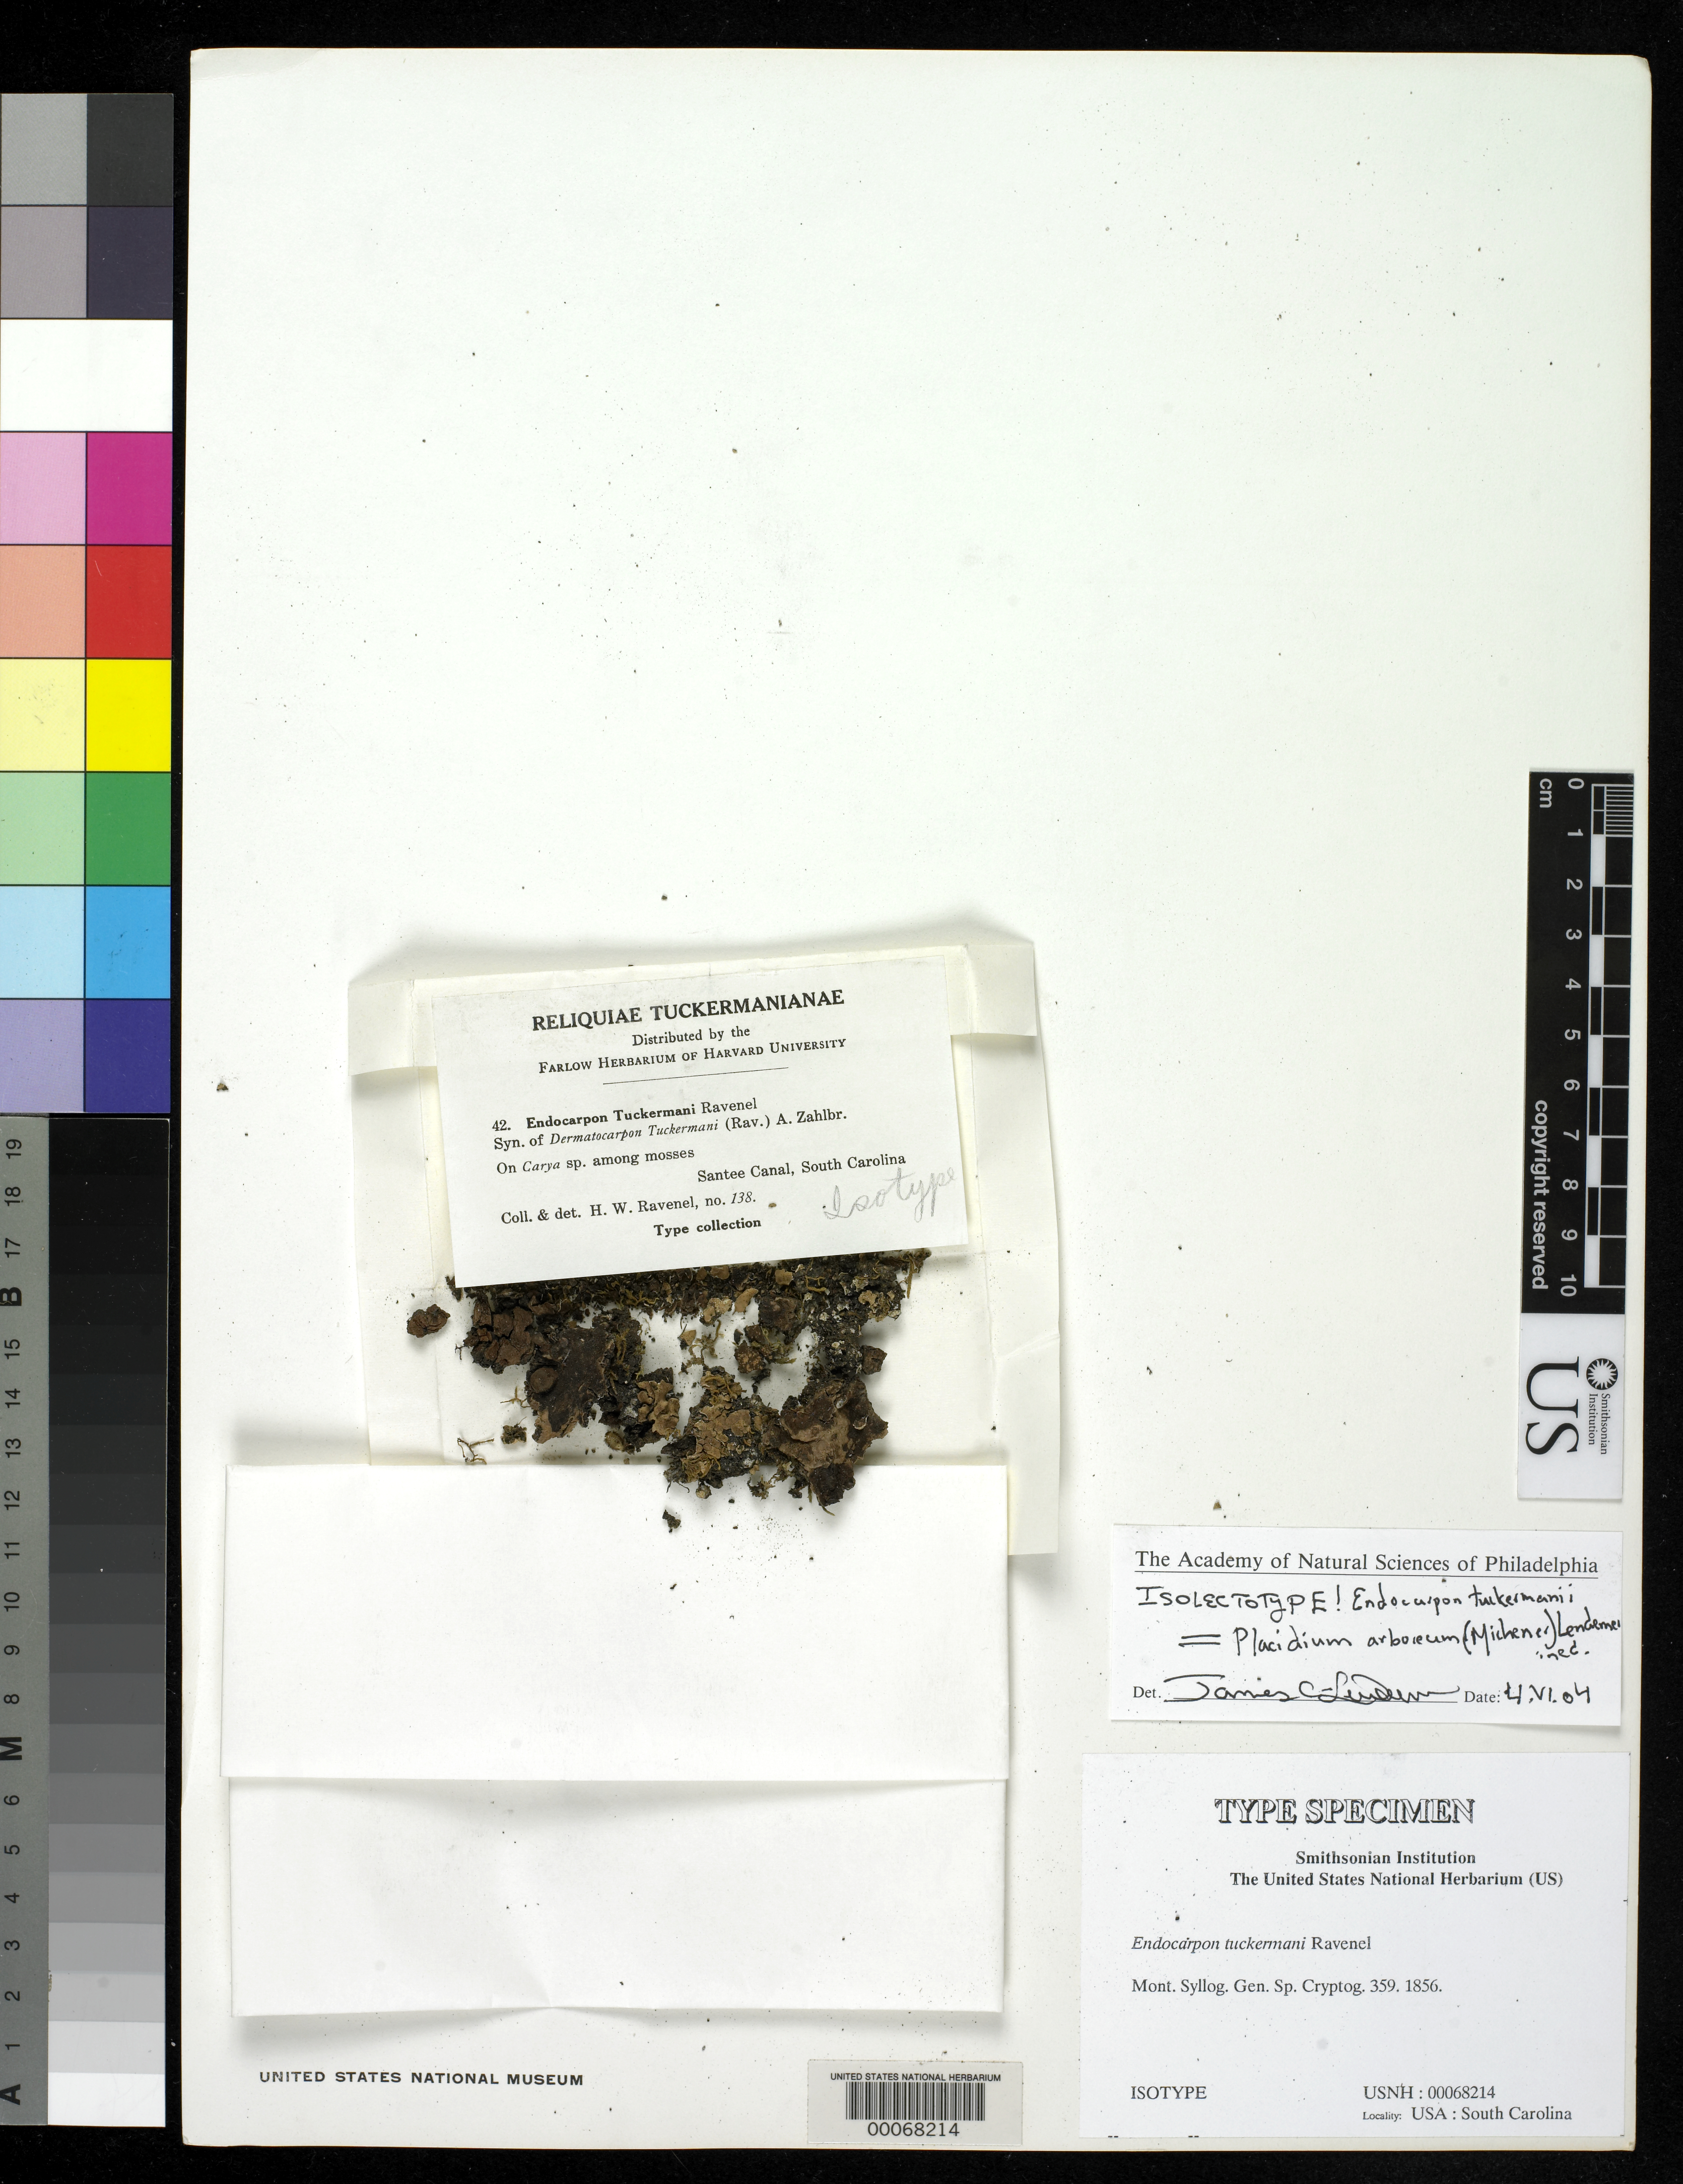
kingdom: Fungi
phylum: Ascomycota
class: Eurotiomycetes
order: Verrucariales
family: Verrucariaceae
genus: Endocarpon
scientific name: Endocarpon tuckermani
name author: Ravenel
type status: Isotype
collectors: H. Ravenel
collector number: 138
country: United States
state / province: South Carolina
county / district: Clarendon / Berkeley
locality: Santee Canal.